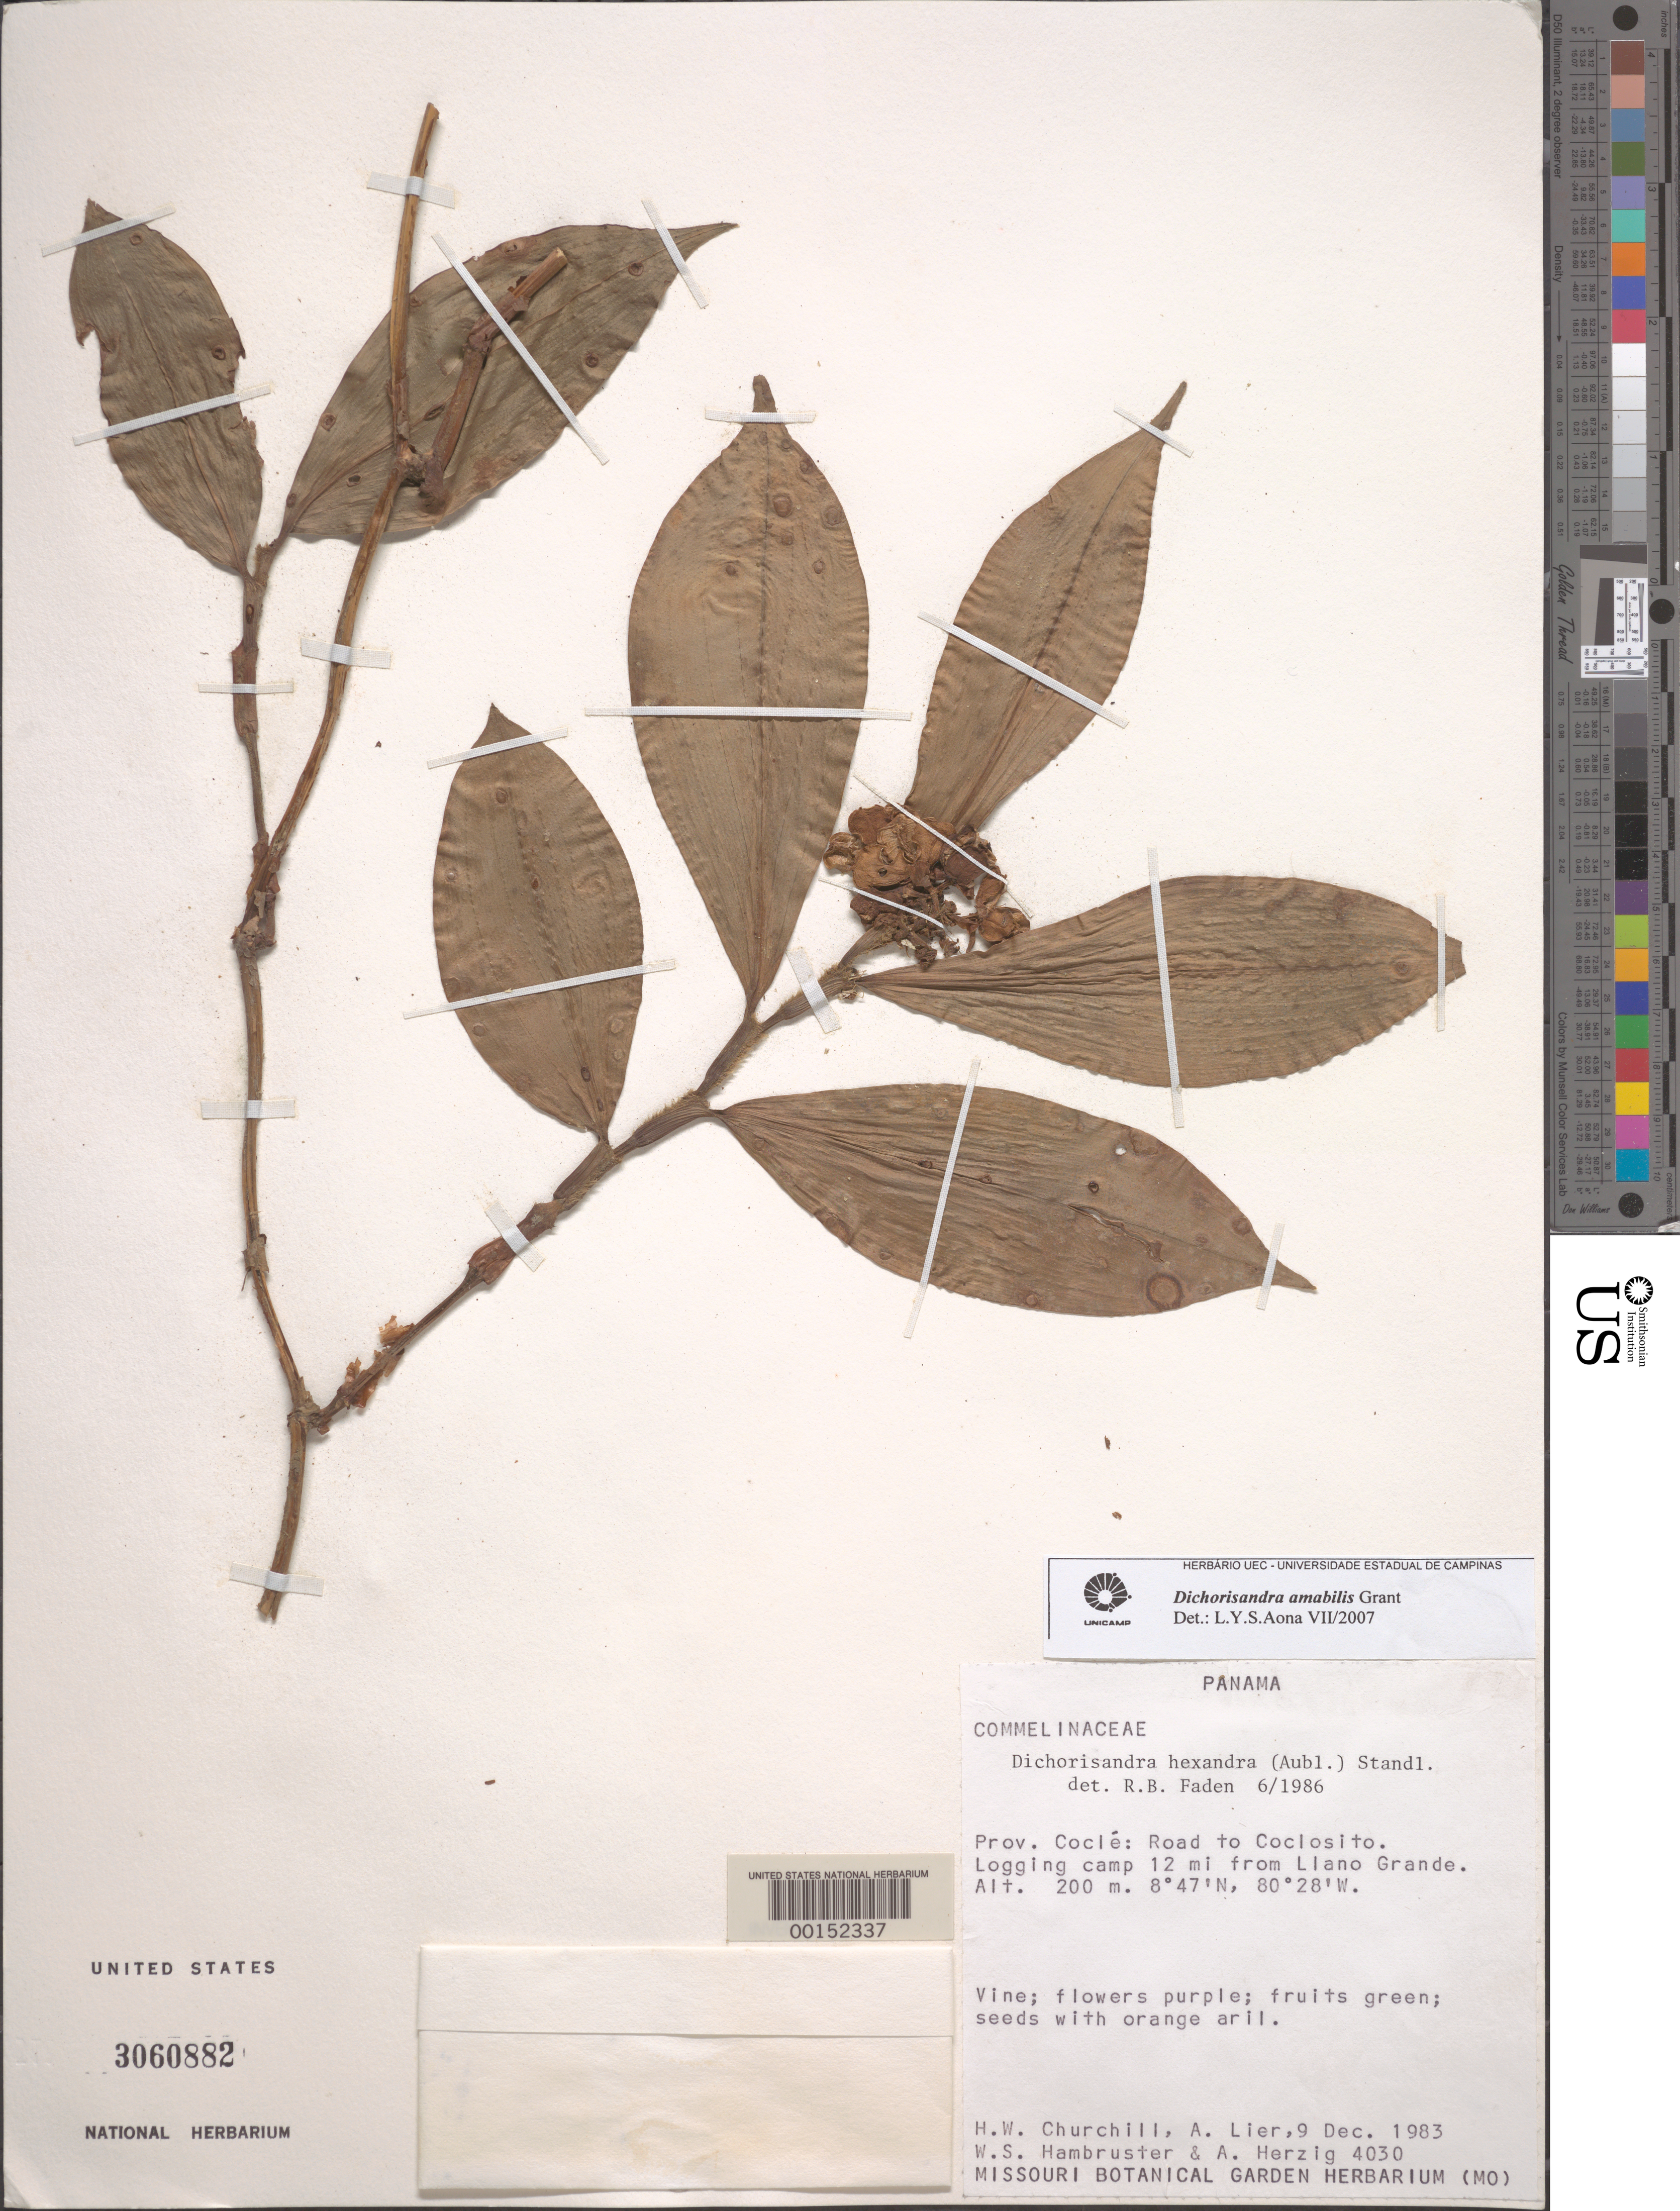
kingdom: Plantae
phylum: Tracheophyta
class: Liliopsida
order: Commelinales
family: Commelinaceae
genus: Dichorisandra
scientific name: Dichorisandra amabilis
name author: J.R. Grant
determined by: Aona, L. Y. S.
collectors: H. Churchill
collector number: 4030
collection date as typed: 09 Dec 1983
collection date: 1983-12-09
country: Panama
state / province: Coclé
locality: Near Llano Grande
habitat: Logging camp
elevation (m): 200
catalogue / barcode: US 3060882